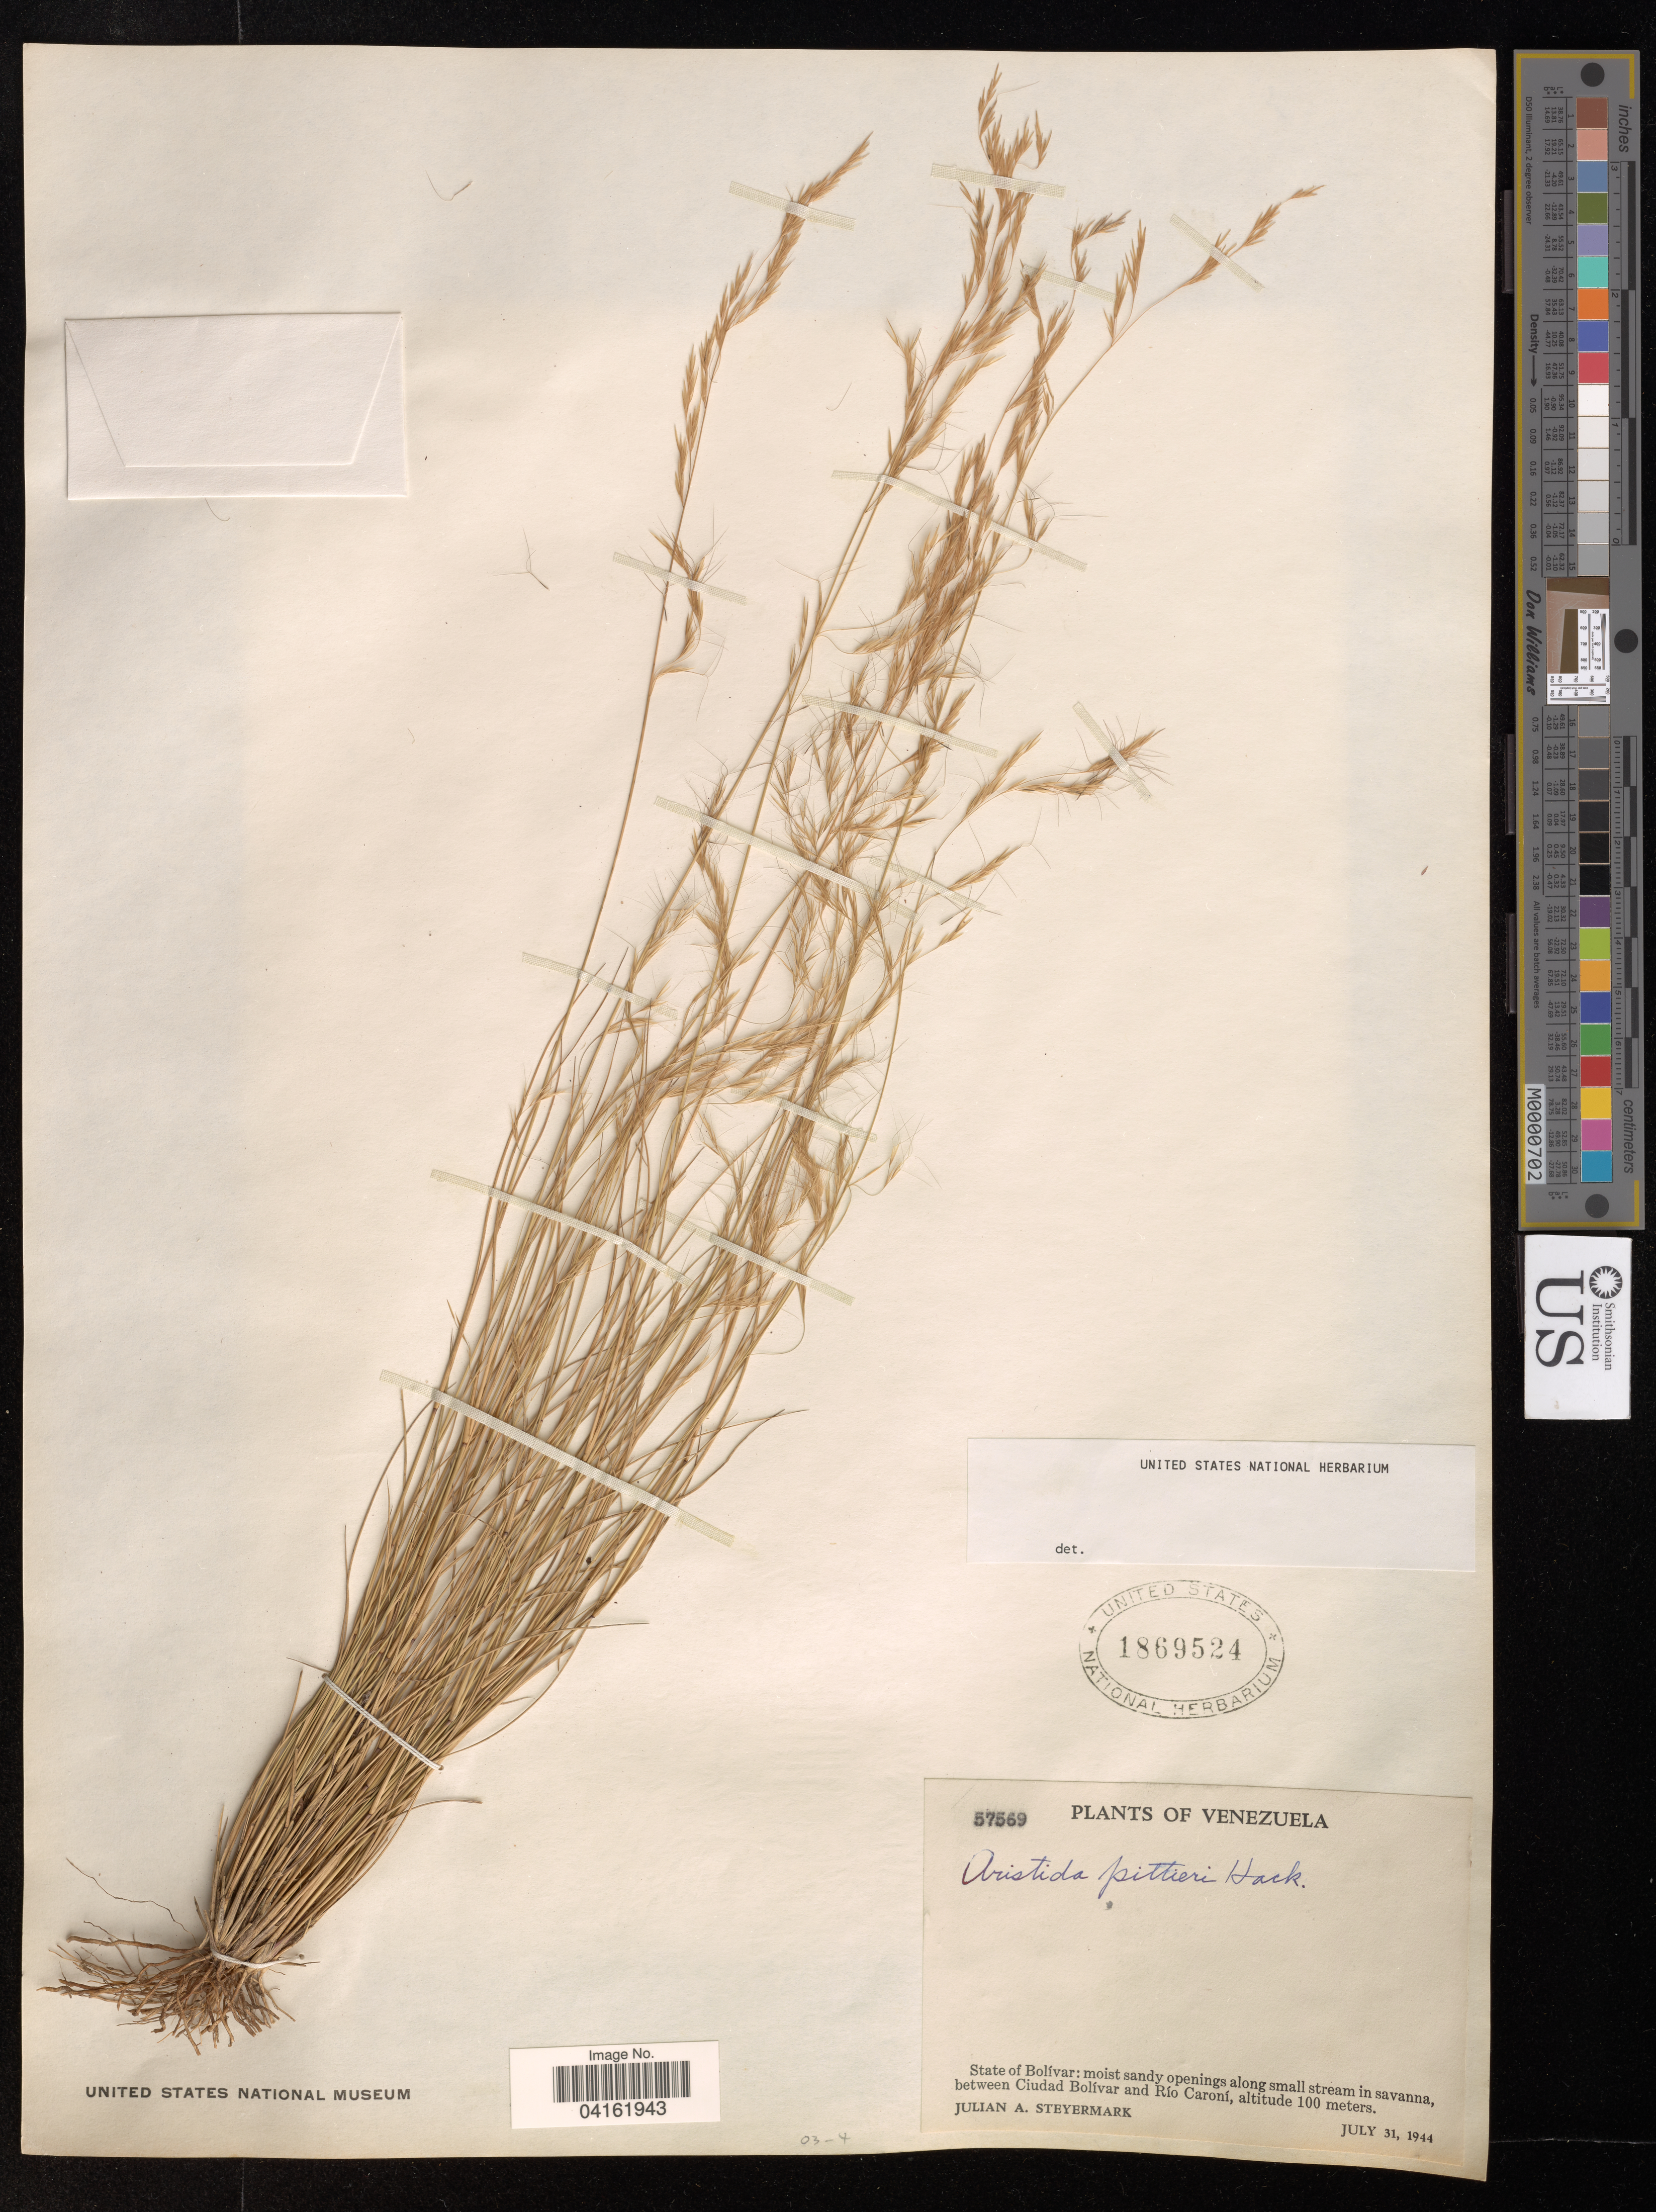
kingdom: Plantae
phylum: Tracheophyta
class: Liliopsida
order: Poales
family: Poaceae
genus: Aristida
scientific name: Aristida pittieri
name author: Henr.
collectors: J. Steyermark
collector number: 57569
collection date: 1944-07-31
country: Venezuela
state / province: Bolivar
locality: Moist sandy openings along small stream in savanna, between Ciudad Bolívar and Río Caroní.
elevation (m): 100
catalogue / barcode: US 1869524